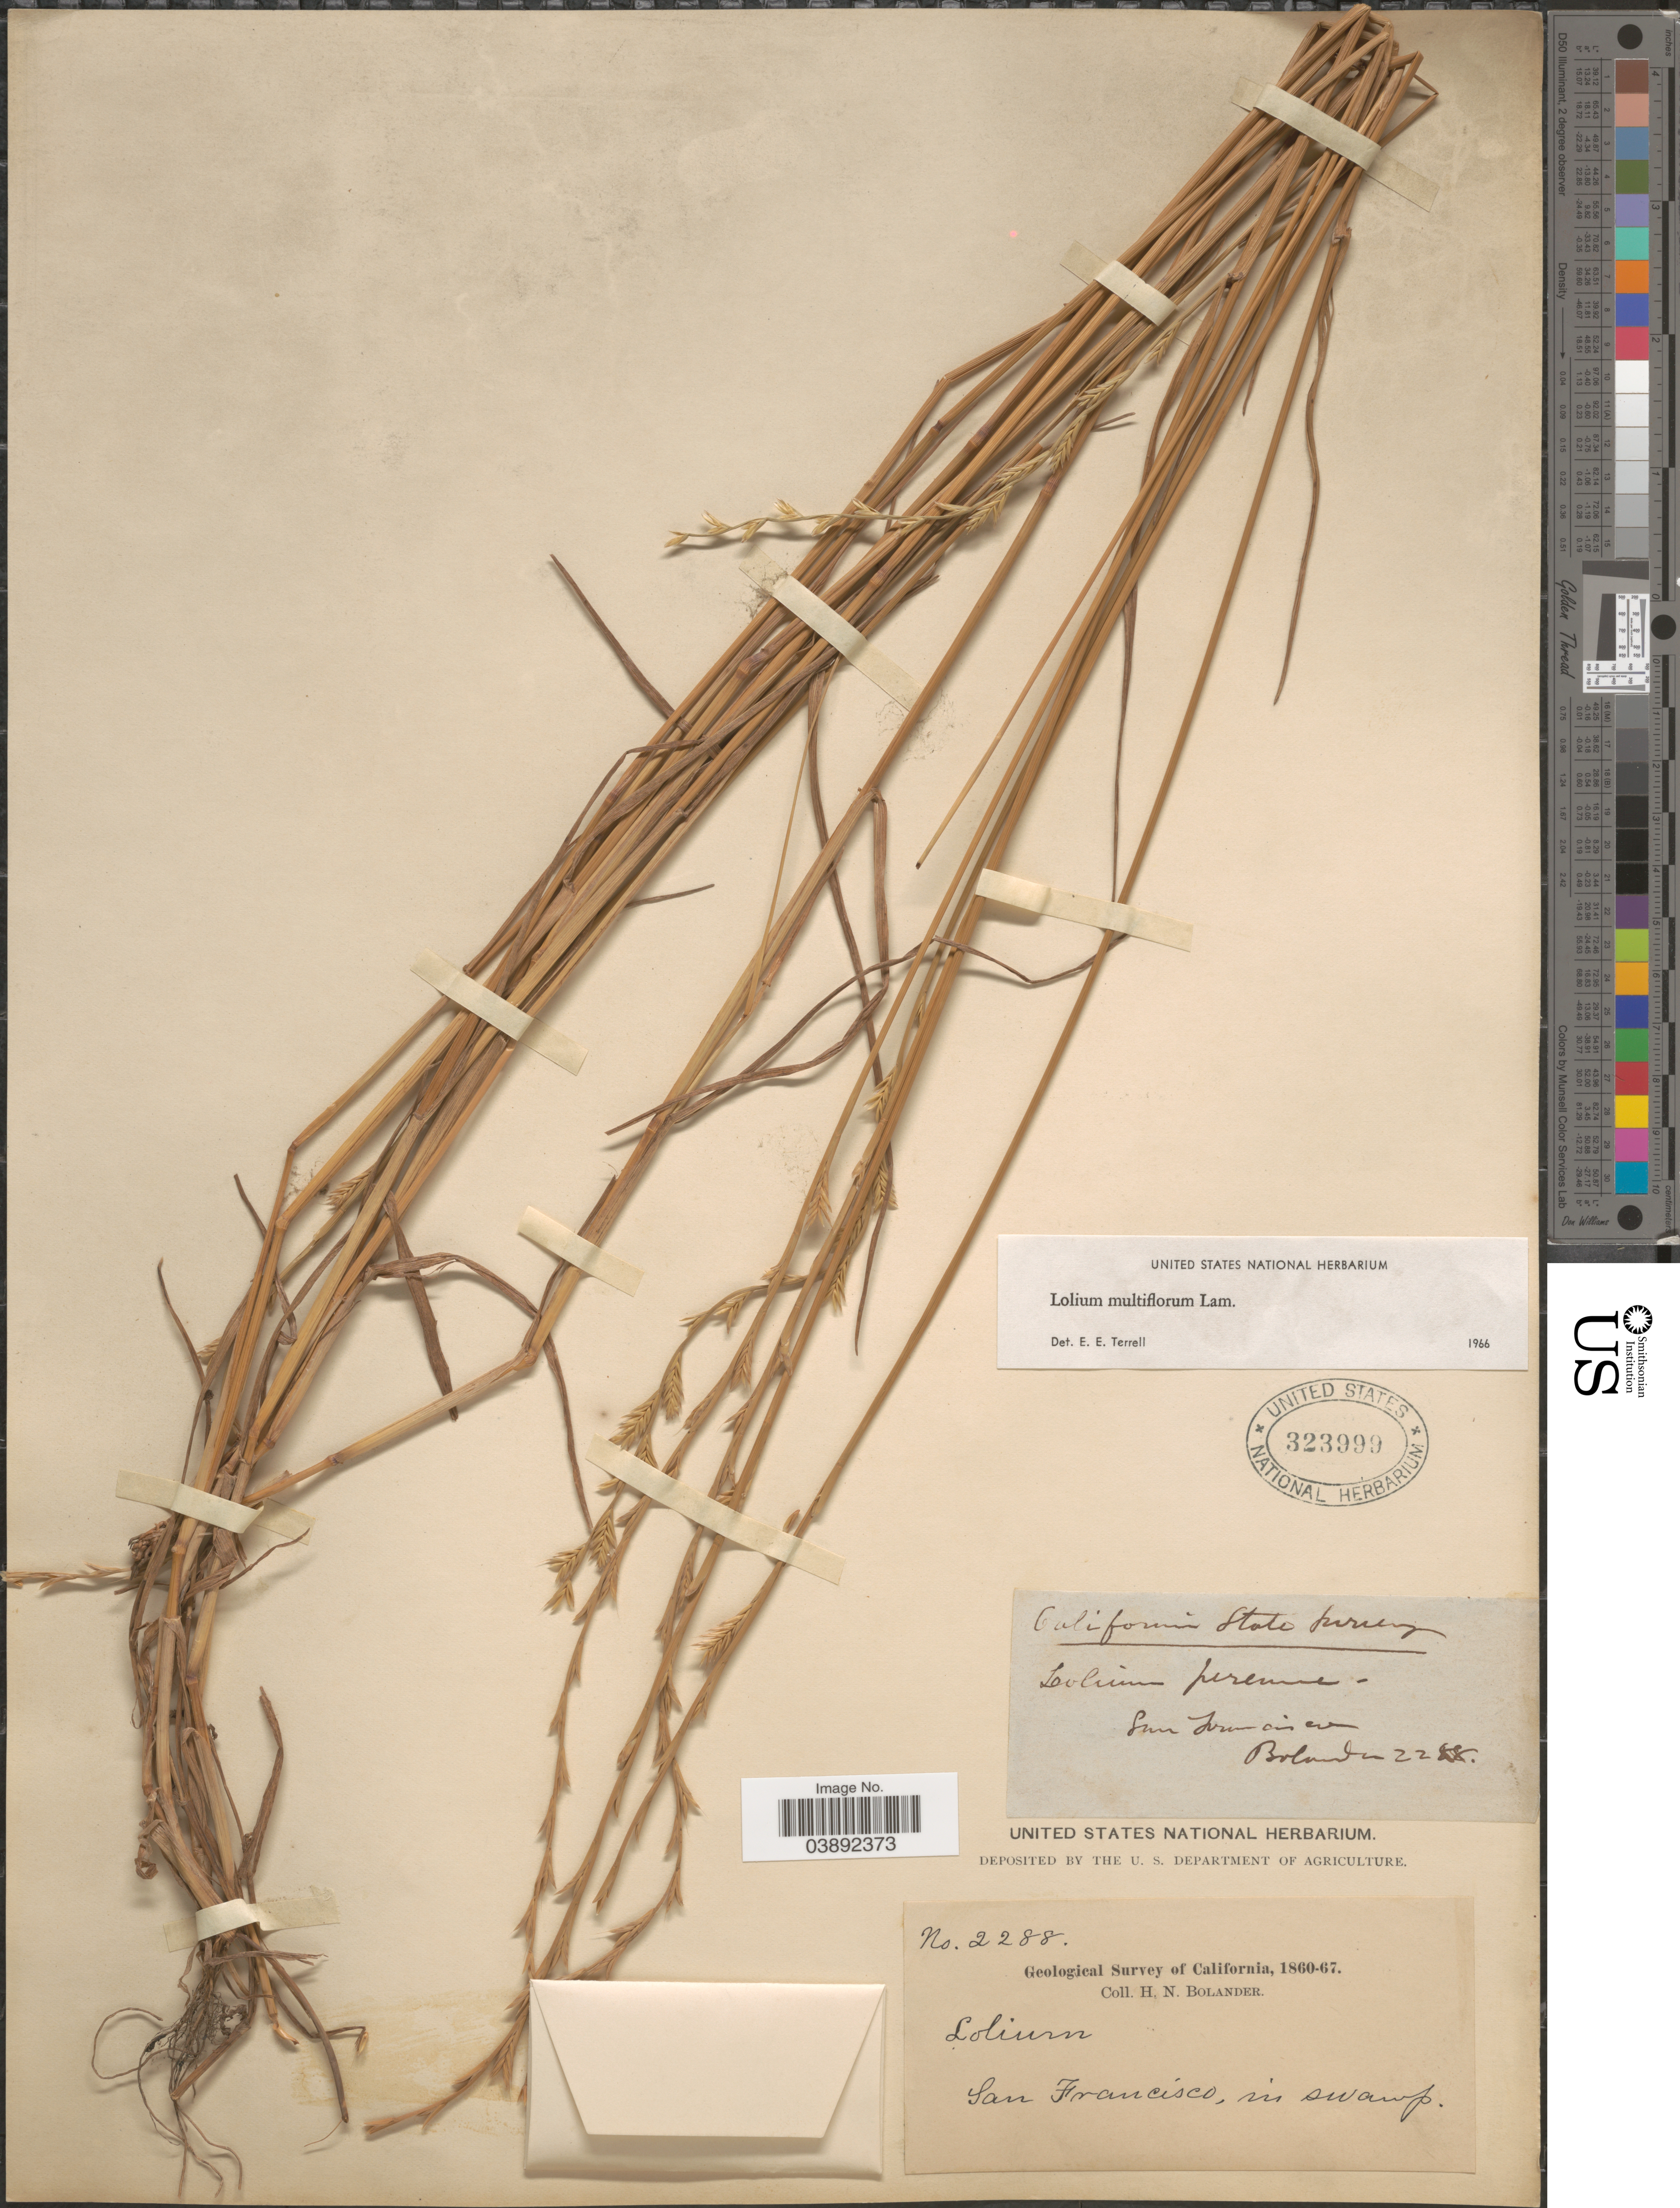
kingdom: Plantae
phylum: Tracheophyta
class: Liliopsida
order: Poales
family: Poaceae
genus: Lolium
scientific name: Lolium multiflorum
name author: Lam.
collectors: H. Bolander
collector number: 2288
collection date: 1860/1867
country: United States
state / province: California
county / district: San Francisco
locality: San Francisco, in swamp.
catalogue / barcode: US 323999